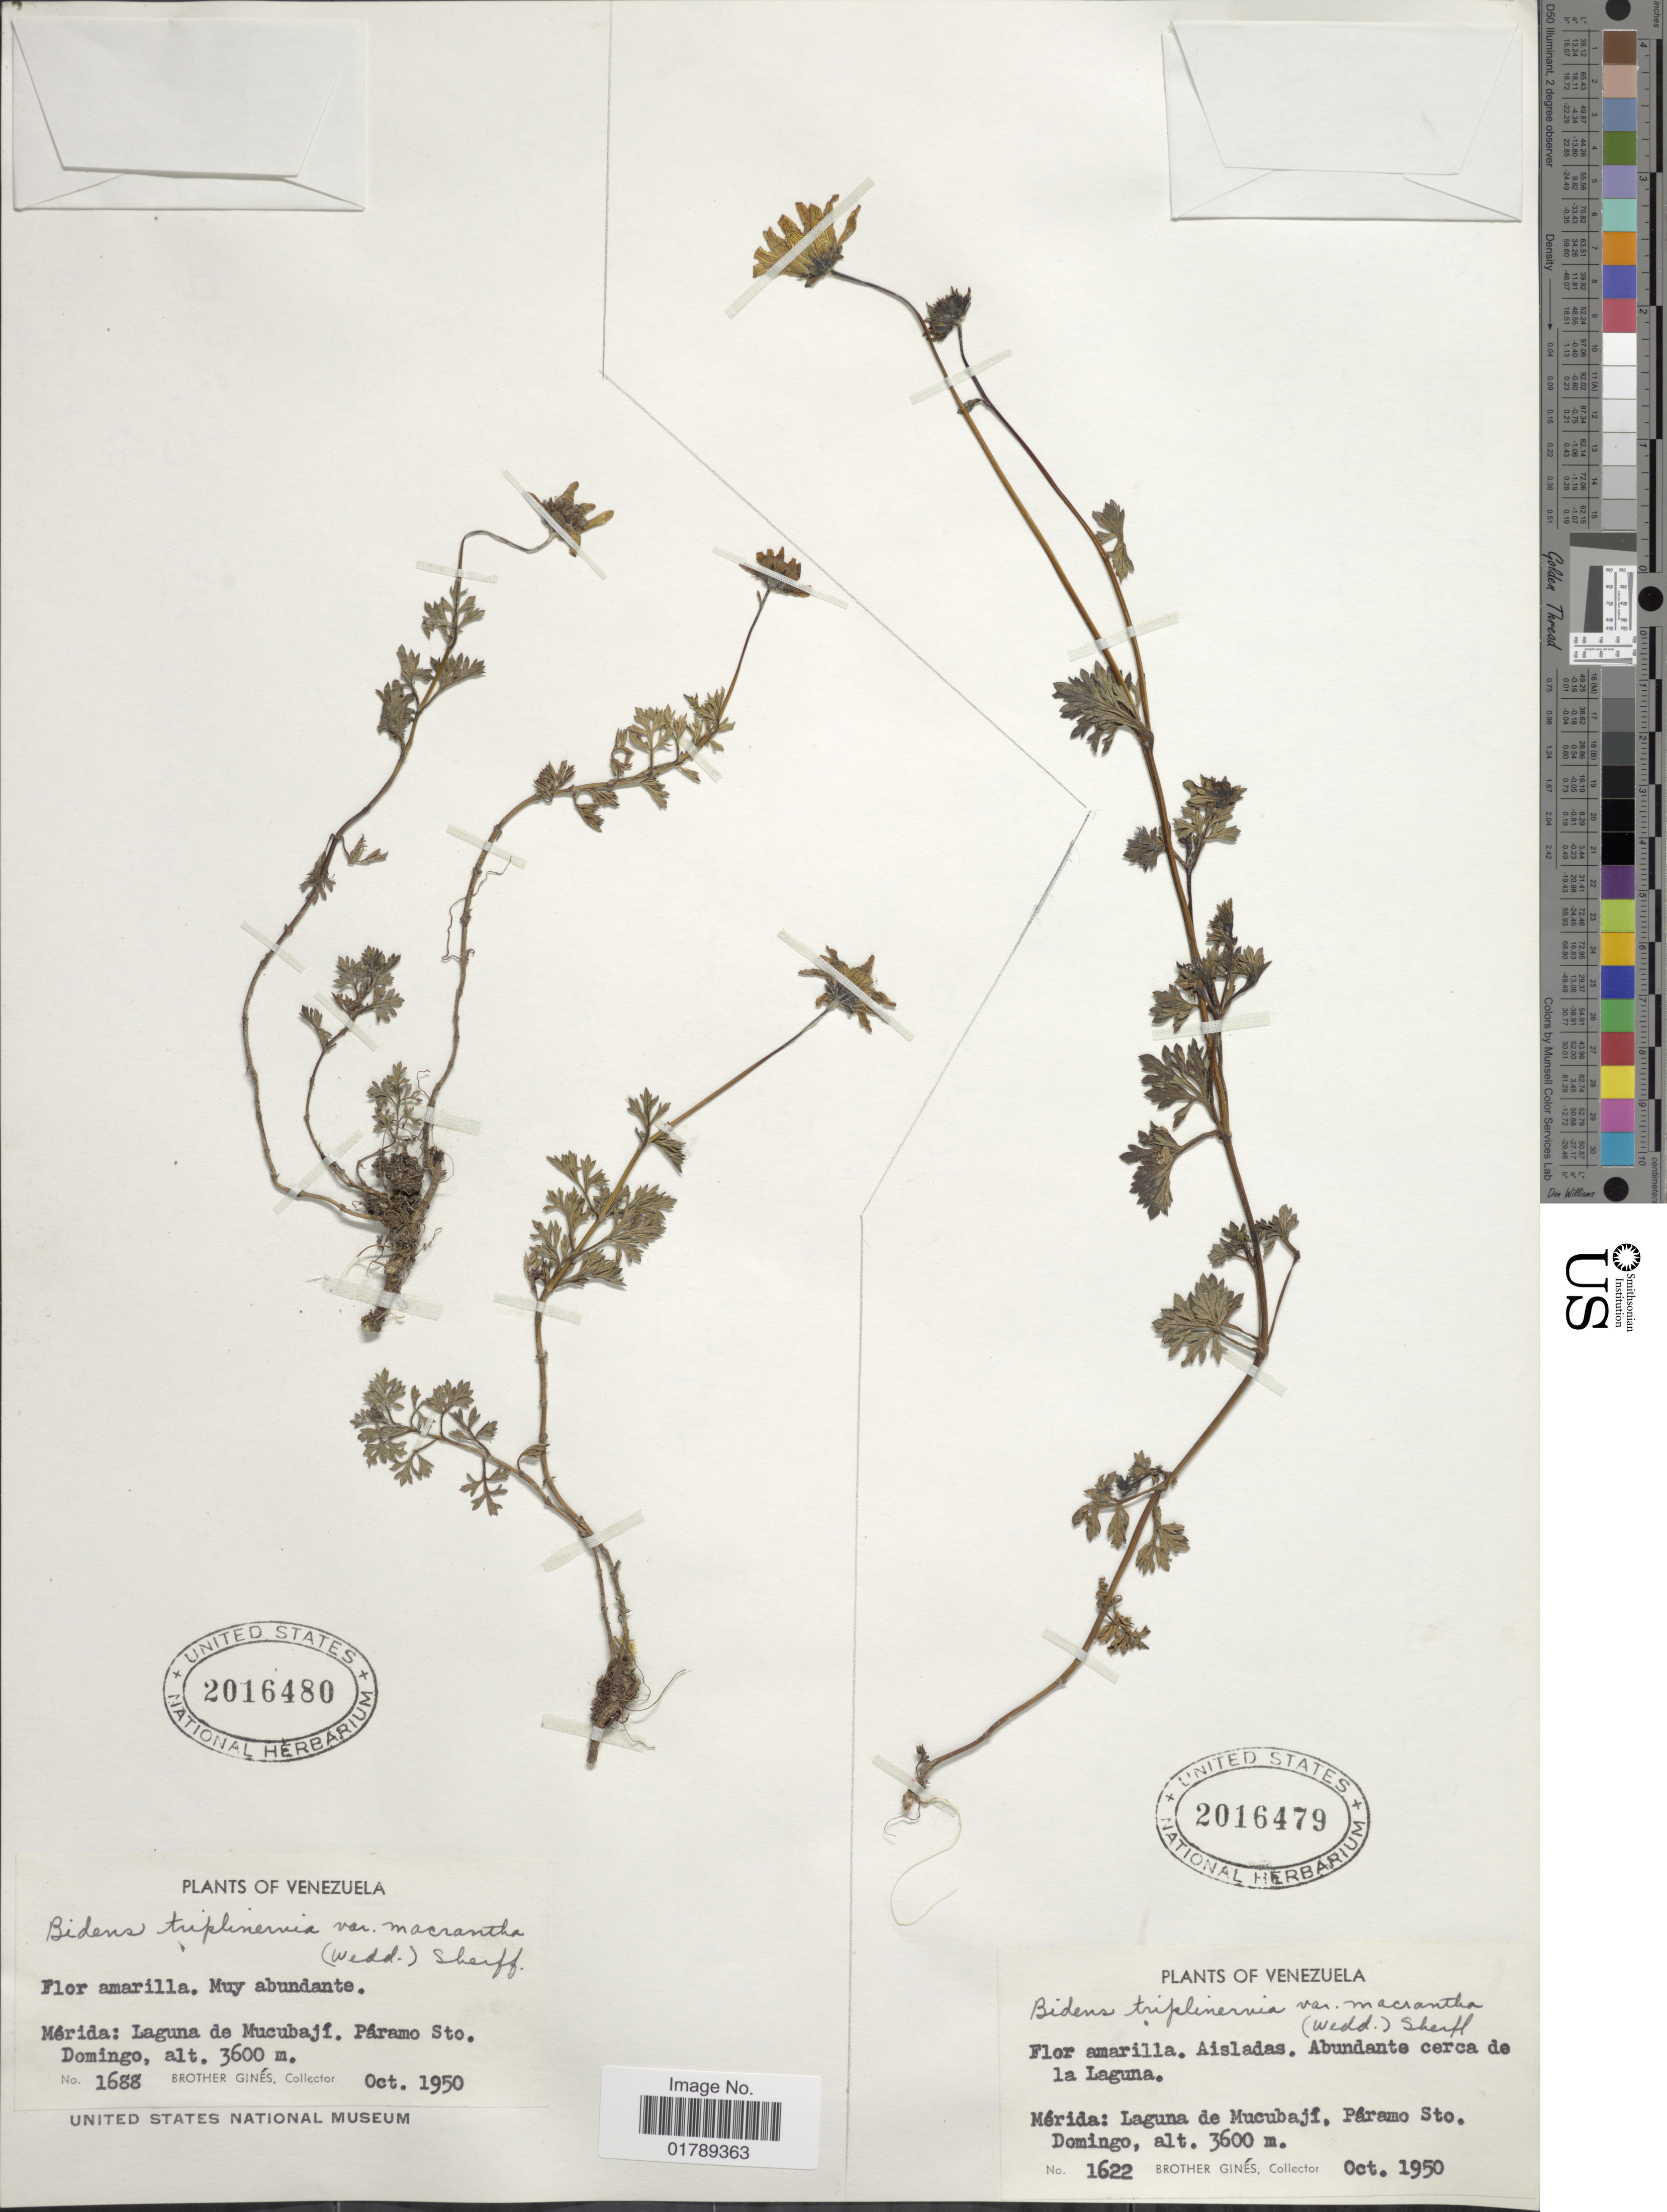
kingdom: Plantae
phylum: Tracheophyta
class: Magnoliopsida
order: Asterales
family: Asteraceae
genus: Bidens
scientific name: Bidens triplinervia var. macrantha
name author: (Wedd.) Sherff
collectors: Bro. Gines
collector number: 1622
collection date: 1950-10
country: Venezuela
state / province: Mérida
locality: Laguna de Mucubají, Páramo Sto. Domingo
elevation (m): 3600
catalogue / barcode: US 2016479